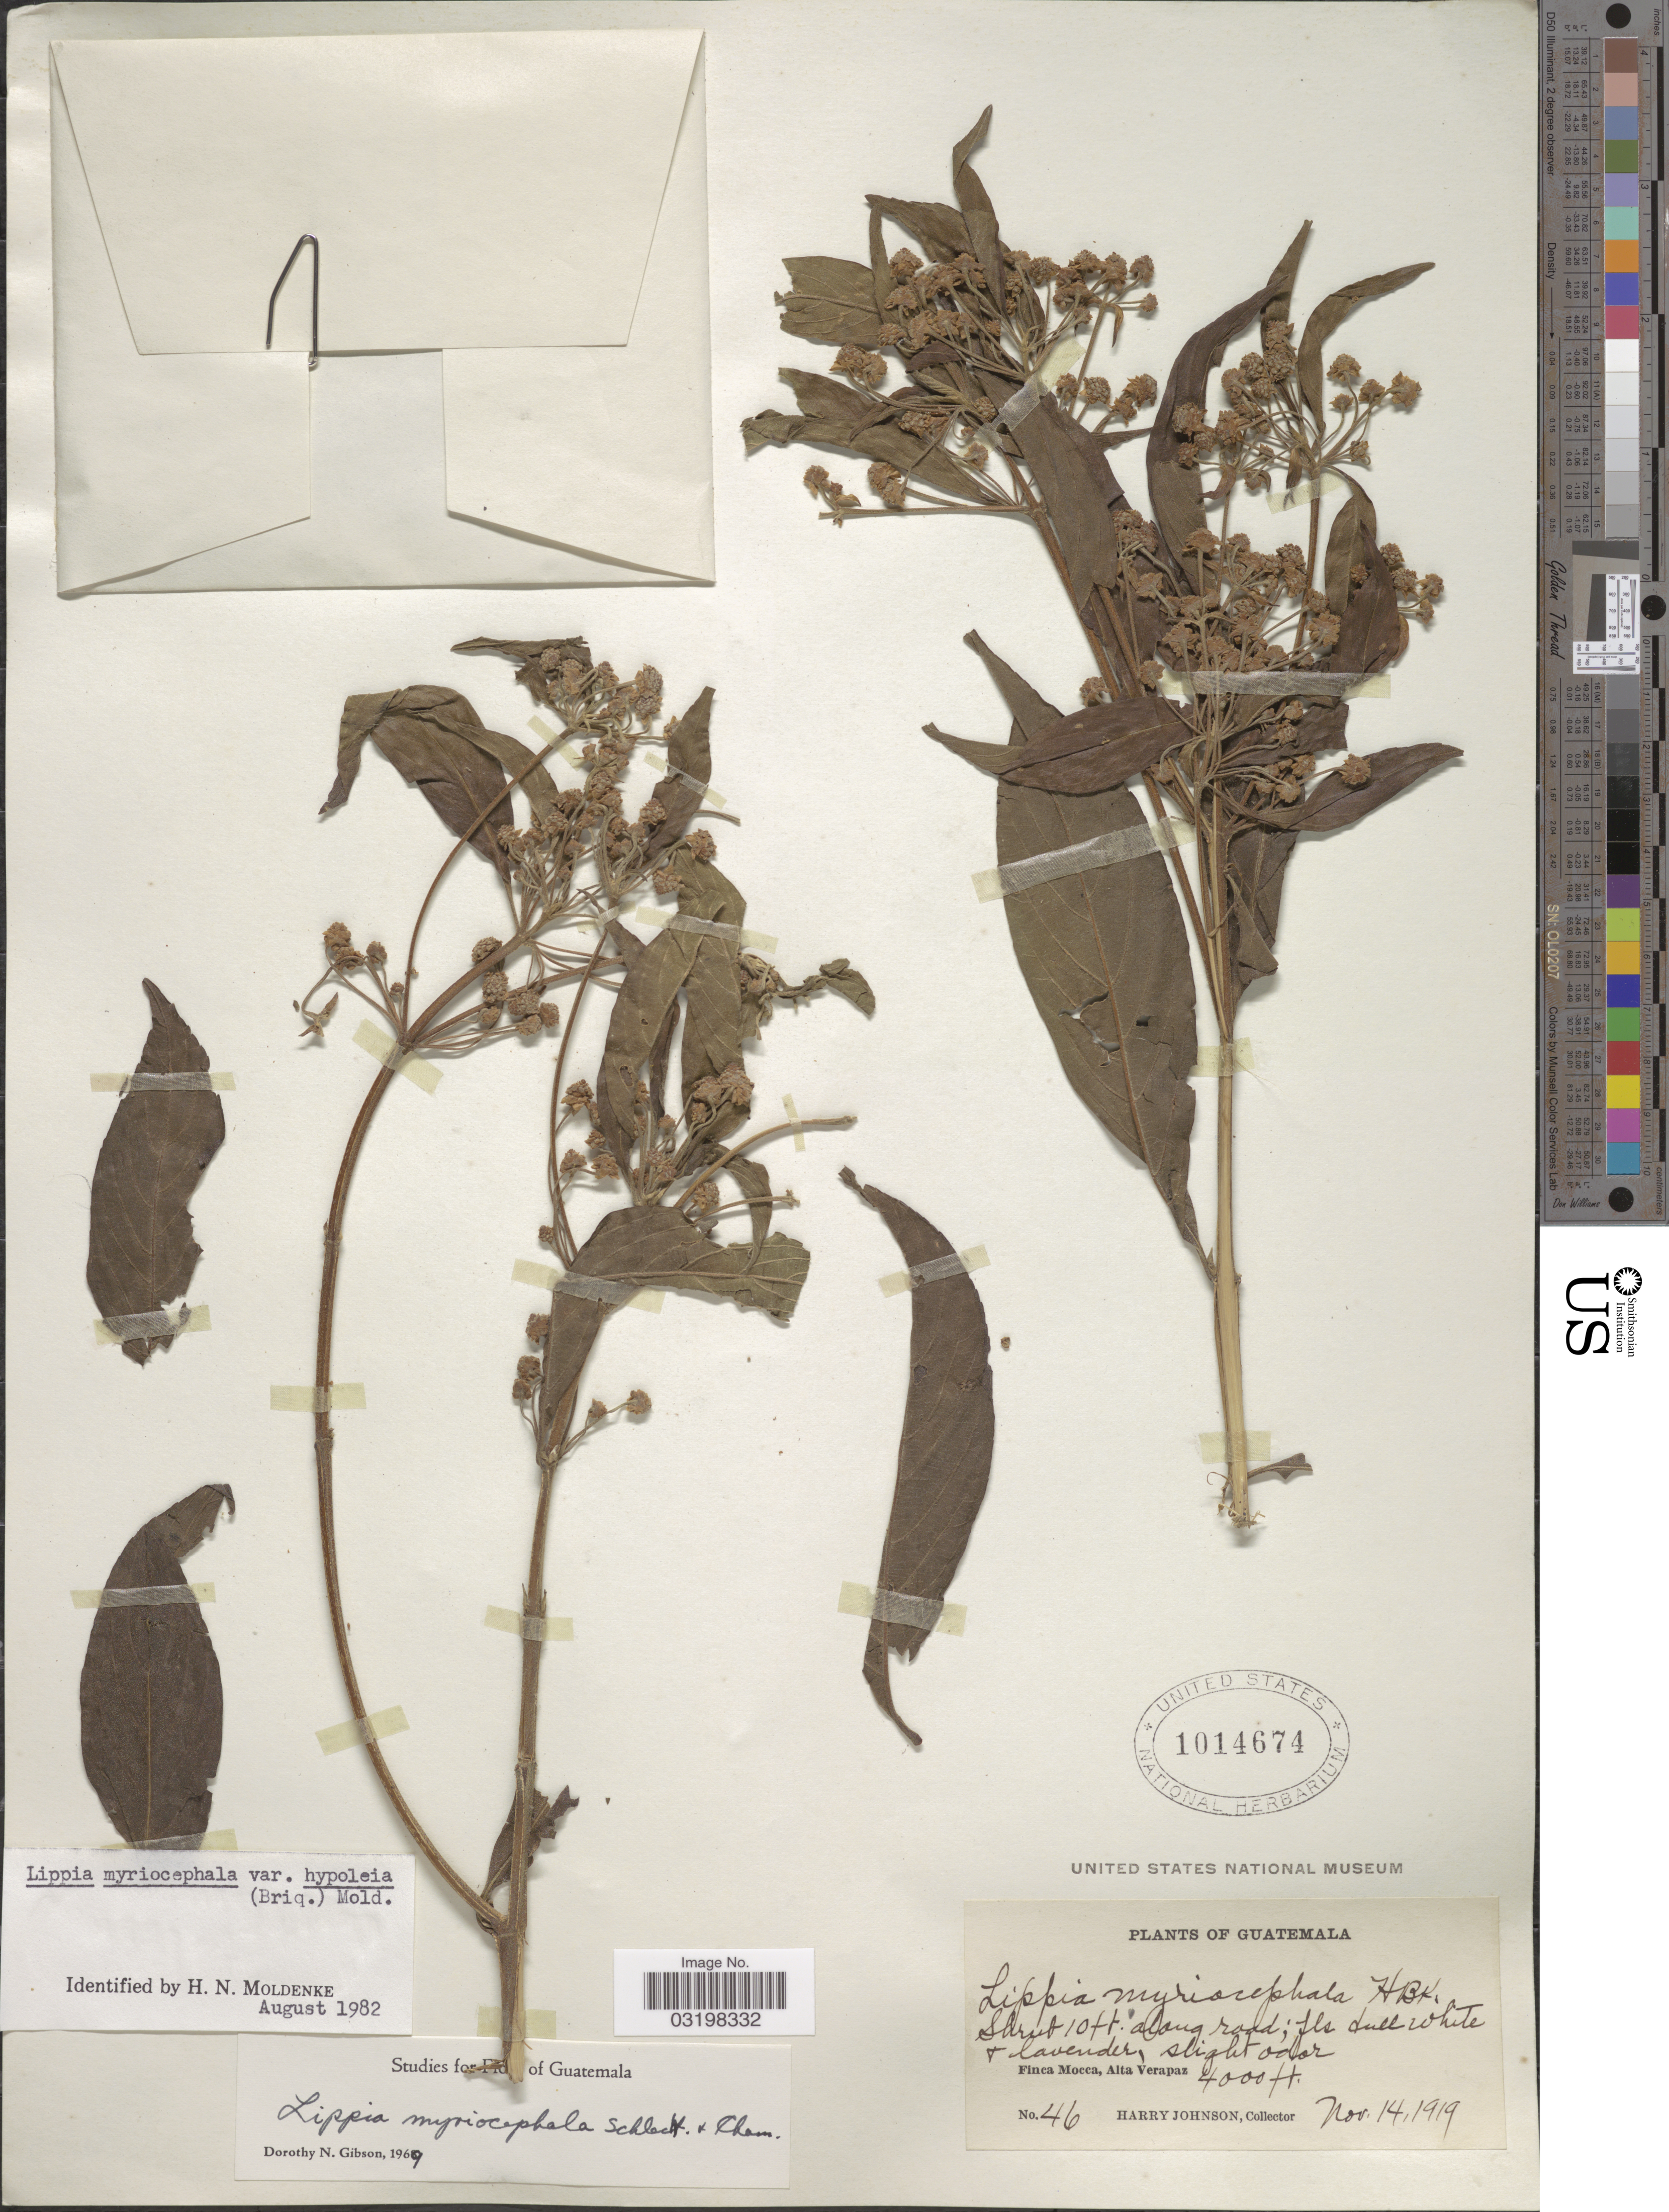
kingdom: Plantae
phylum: Tracheophyta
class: Magnoliopsida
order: Lamiales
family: Verbenaceae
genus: Lippia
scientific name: Lippia myriocephala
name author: Schltdl. & Cham.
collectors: H. Johnson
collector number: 46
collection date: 1919-11-14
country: Guatemala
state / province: Alta Verapaz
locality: Finca Mocca.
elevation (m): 1219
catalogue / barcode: US 1014674